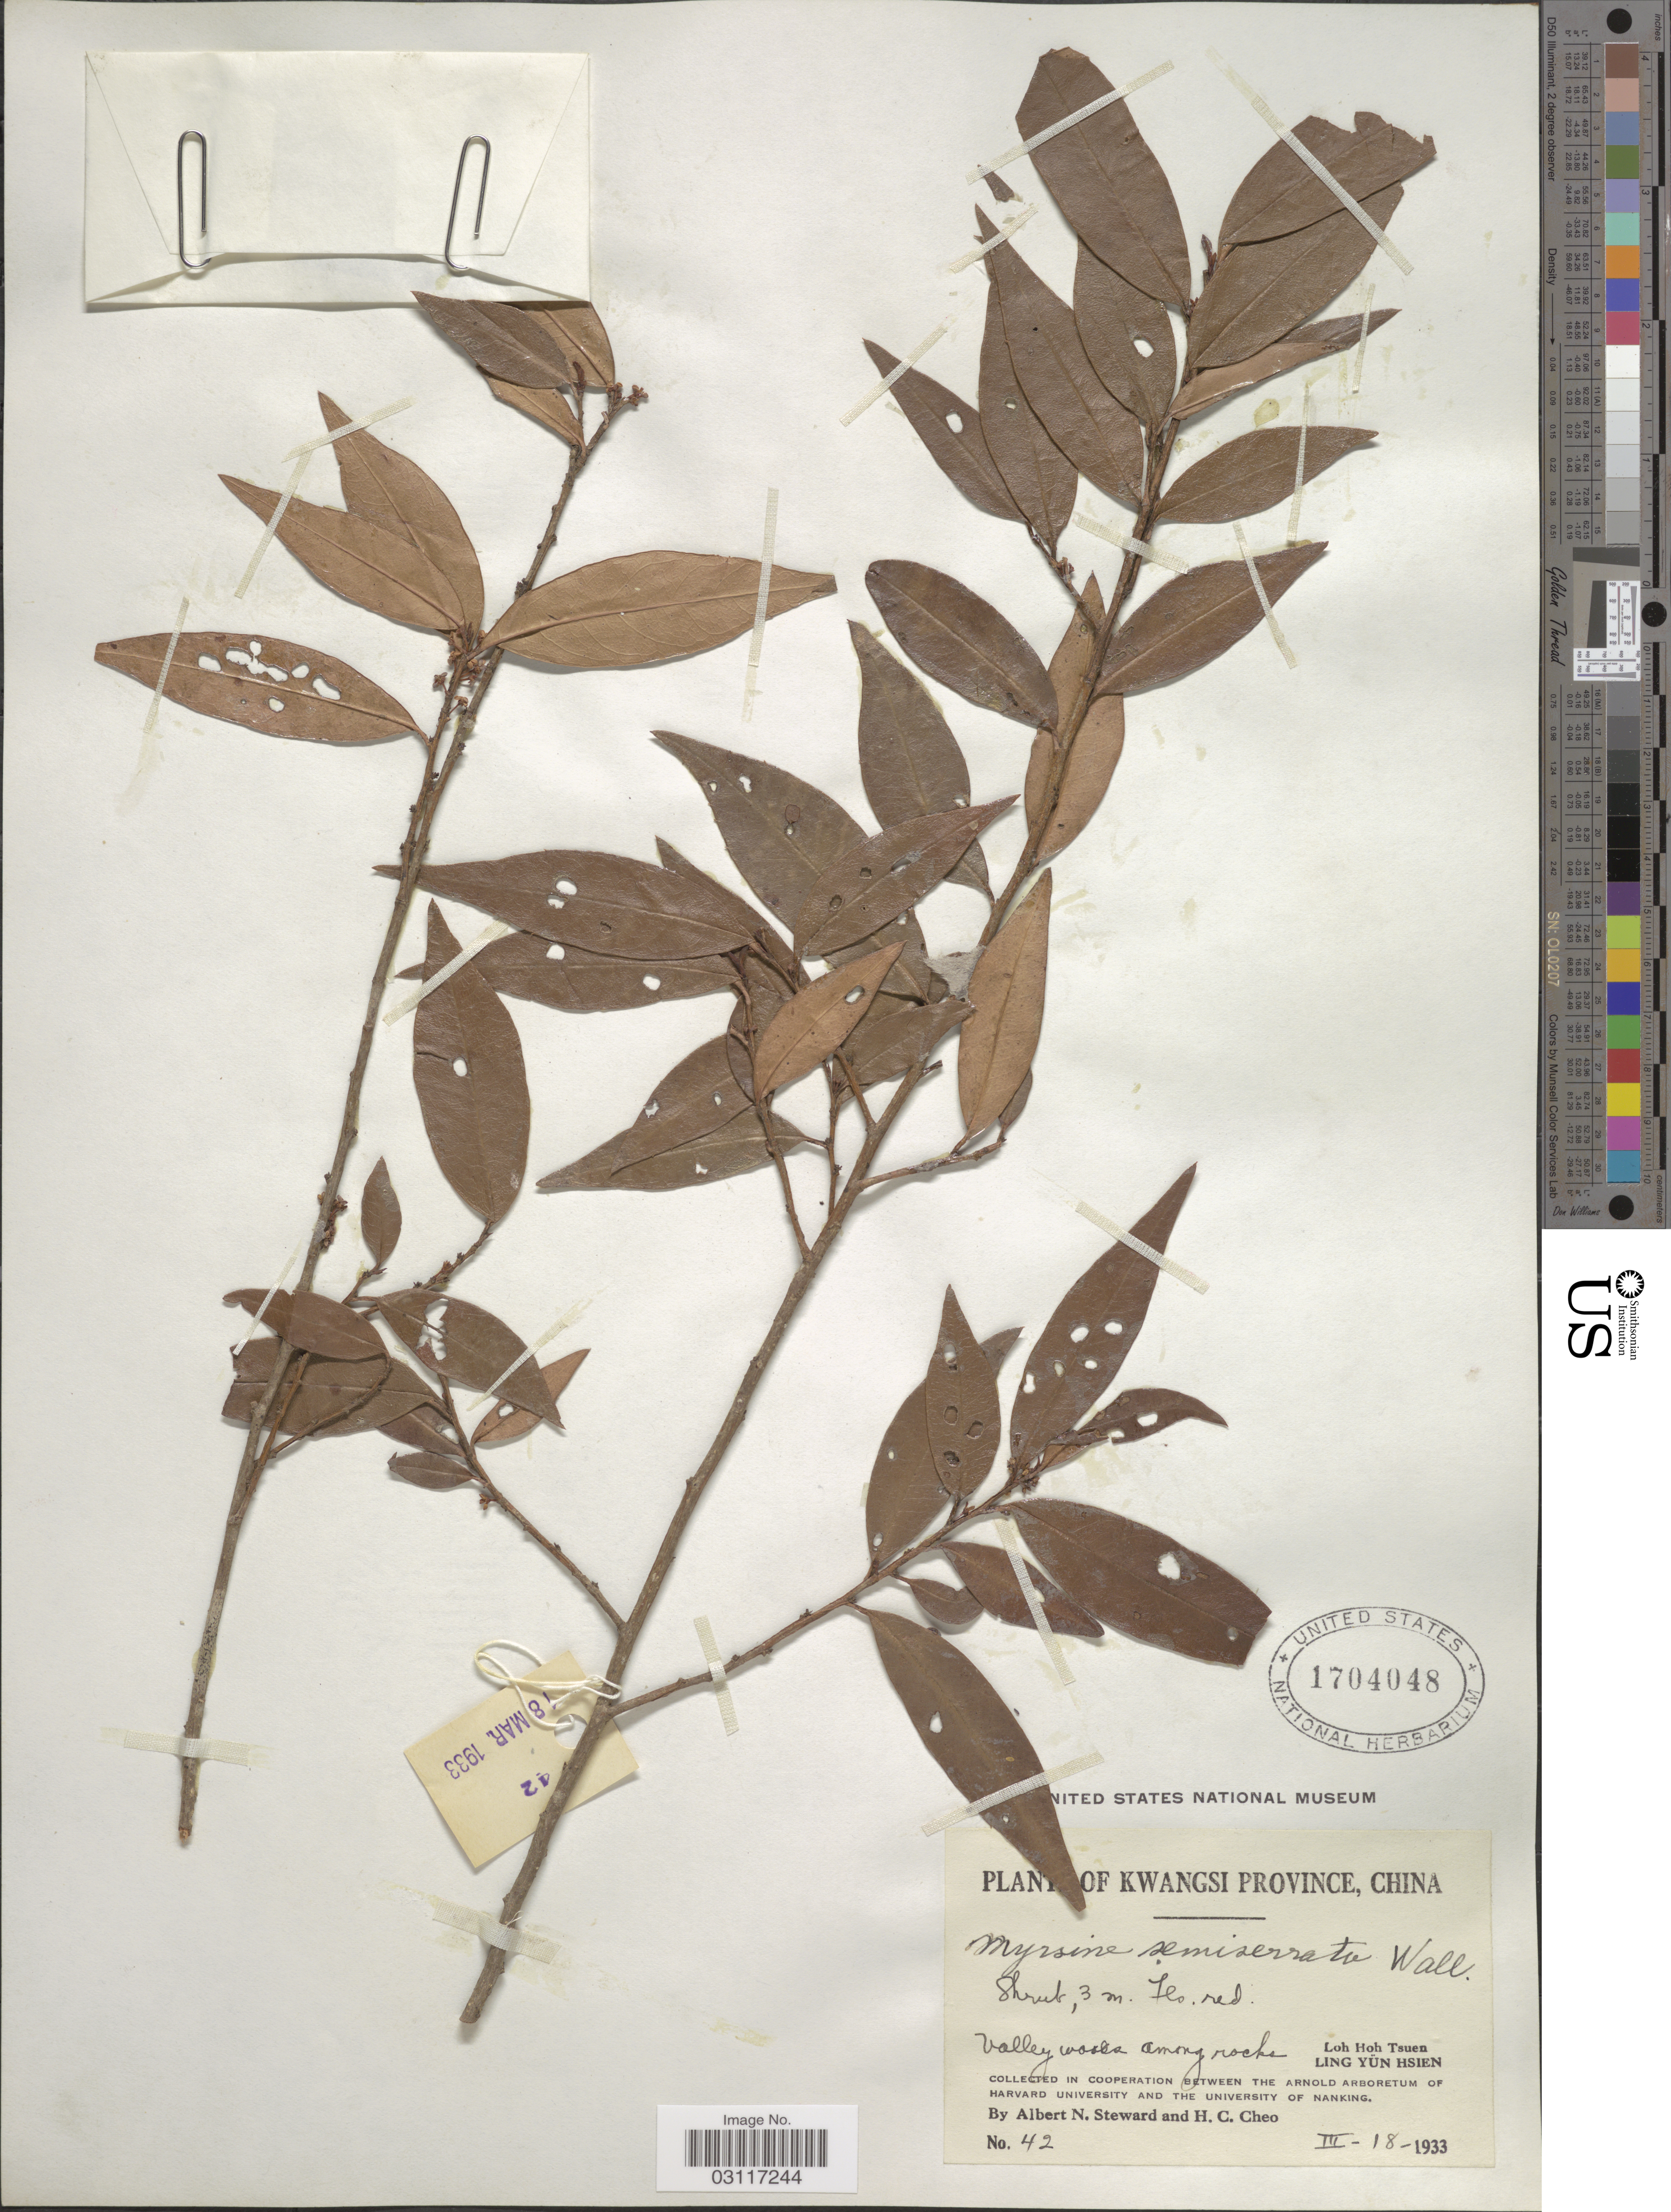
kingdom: Plantae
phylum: Tracheophyta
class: Magnoliopsida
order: Ericales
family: Primulaceae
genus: Myrsine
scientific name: Myrsine semiserrata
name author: Wall.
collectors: A. N. Steward & H. Cheo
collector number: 42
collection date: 1933-03-18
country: China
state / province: Guangxi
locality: Kwangsi Province. Loh Hoh Tsuen, Ling Yün Hsien.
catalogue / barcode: US 1704048